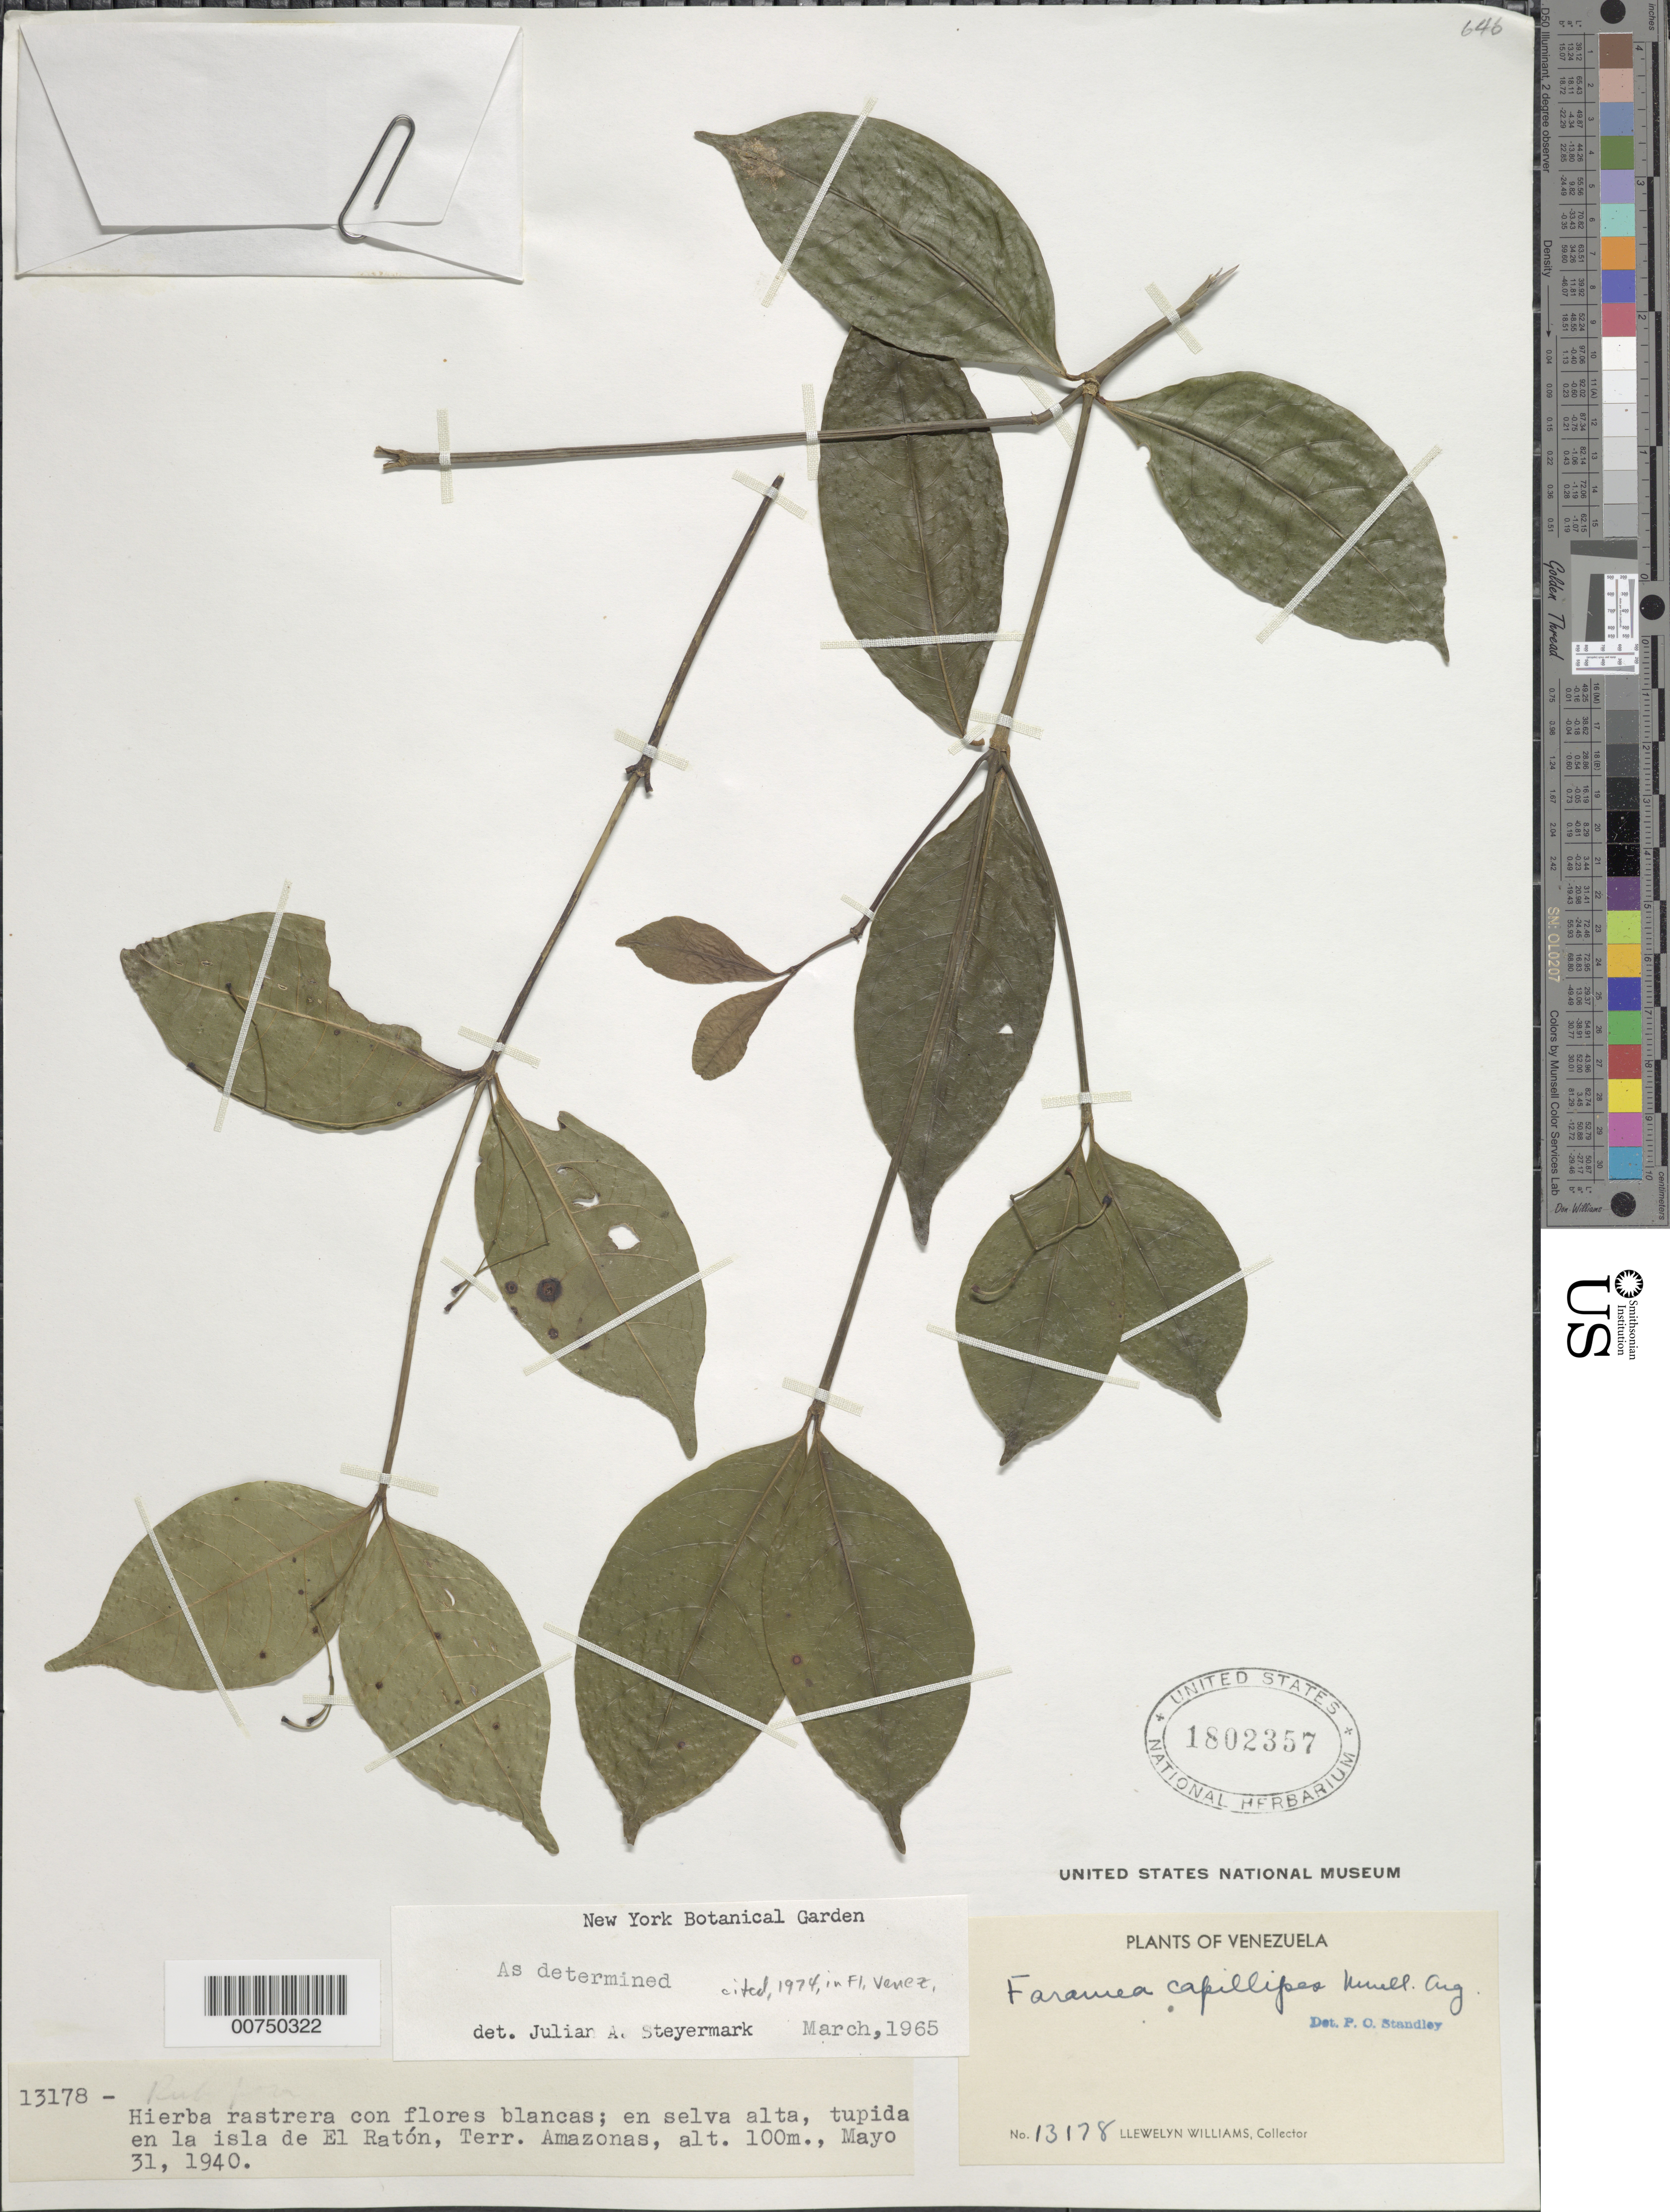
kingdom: Plantae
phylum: Tracheophyta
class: Magnoliopsida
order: Gentianales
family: Rubiaceae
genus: Faramea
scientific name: Faramea capillipes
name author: Müll. Arg.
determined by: Steyermark, Julian A., (VEN)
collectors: Ll. Williams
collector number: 13178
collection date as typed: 31-May-40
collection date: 1940-05-31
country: Venezuela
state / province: Amazonas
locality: Isla de El Ratón, Alto Orinoco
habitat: Selva alta, tupida en la isla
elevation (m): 100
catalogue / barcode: US 1802357